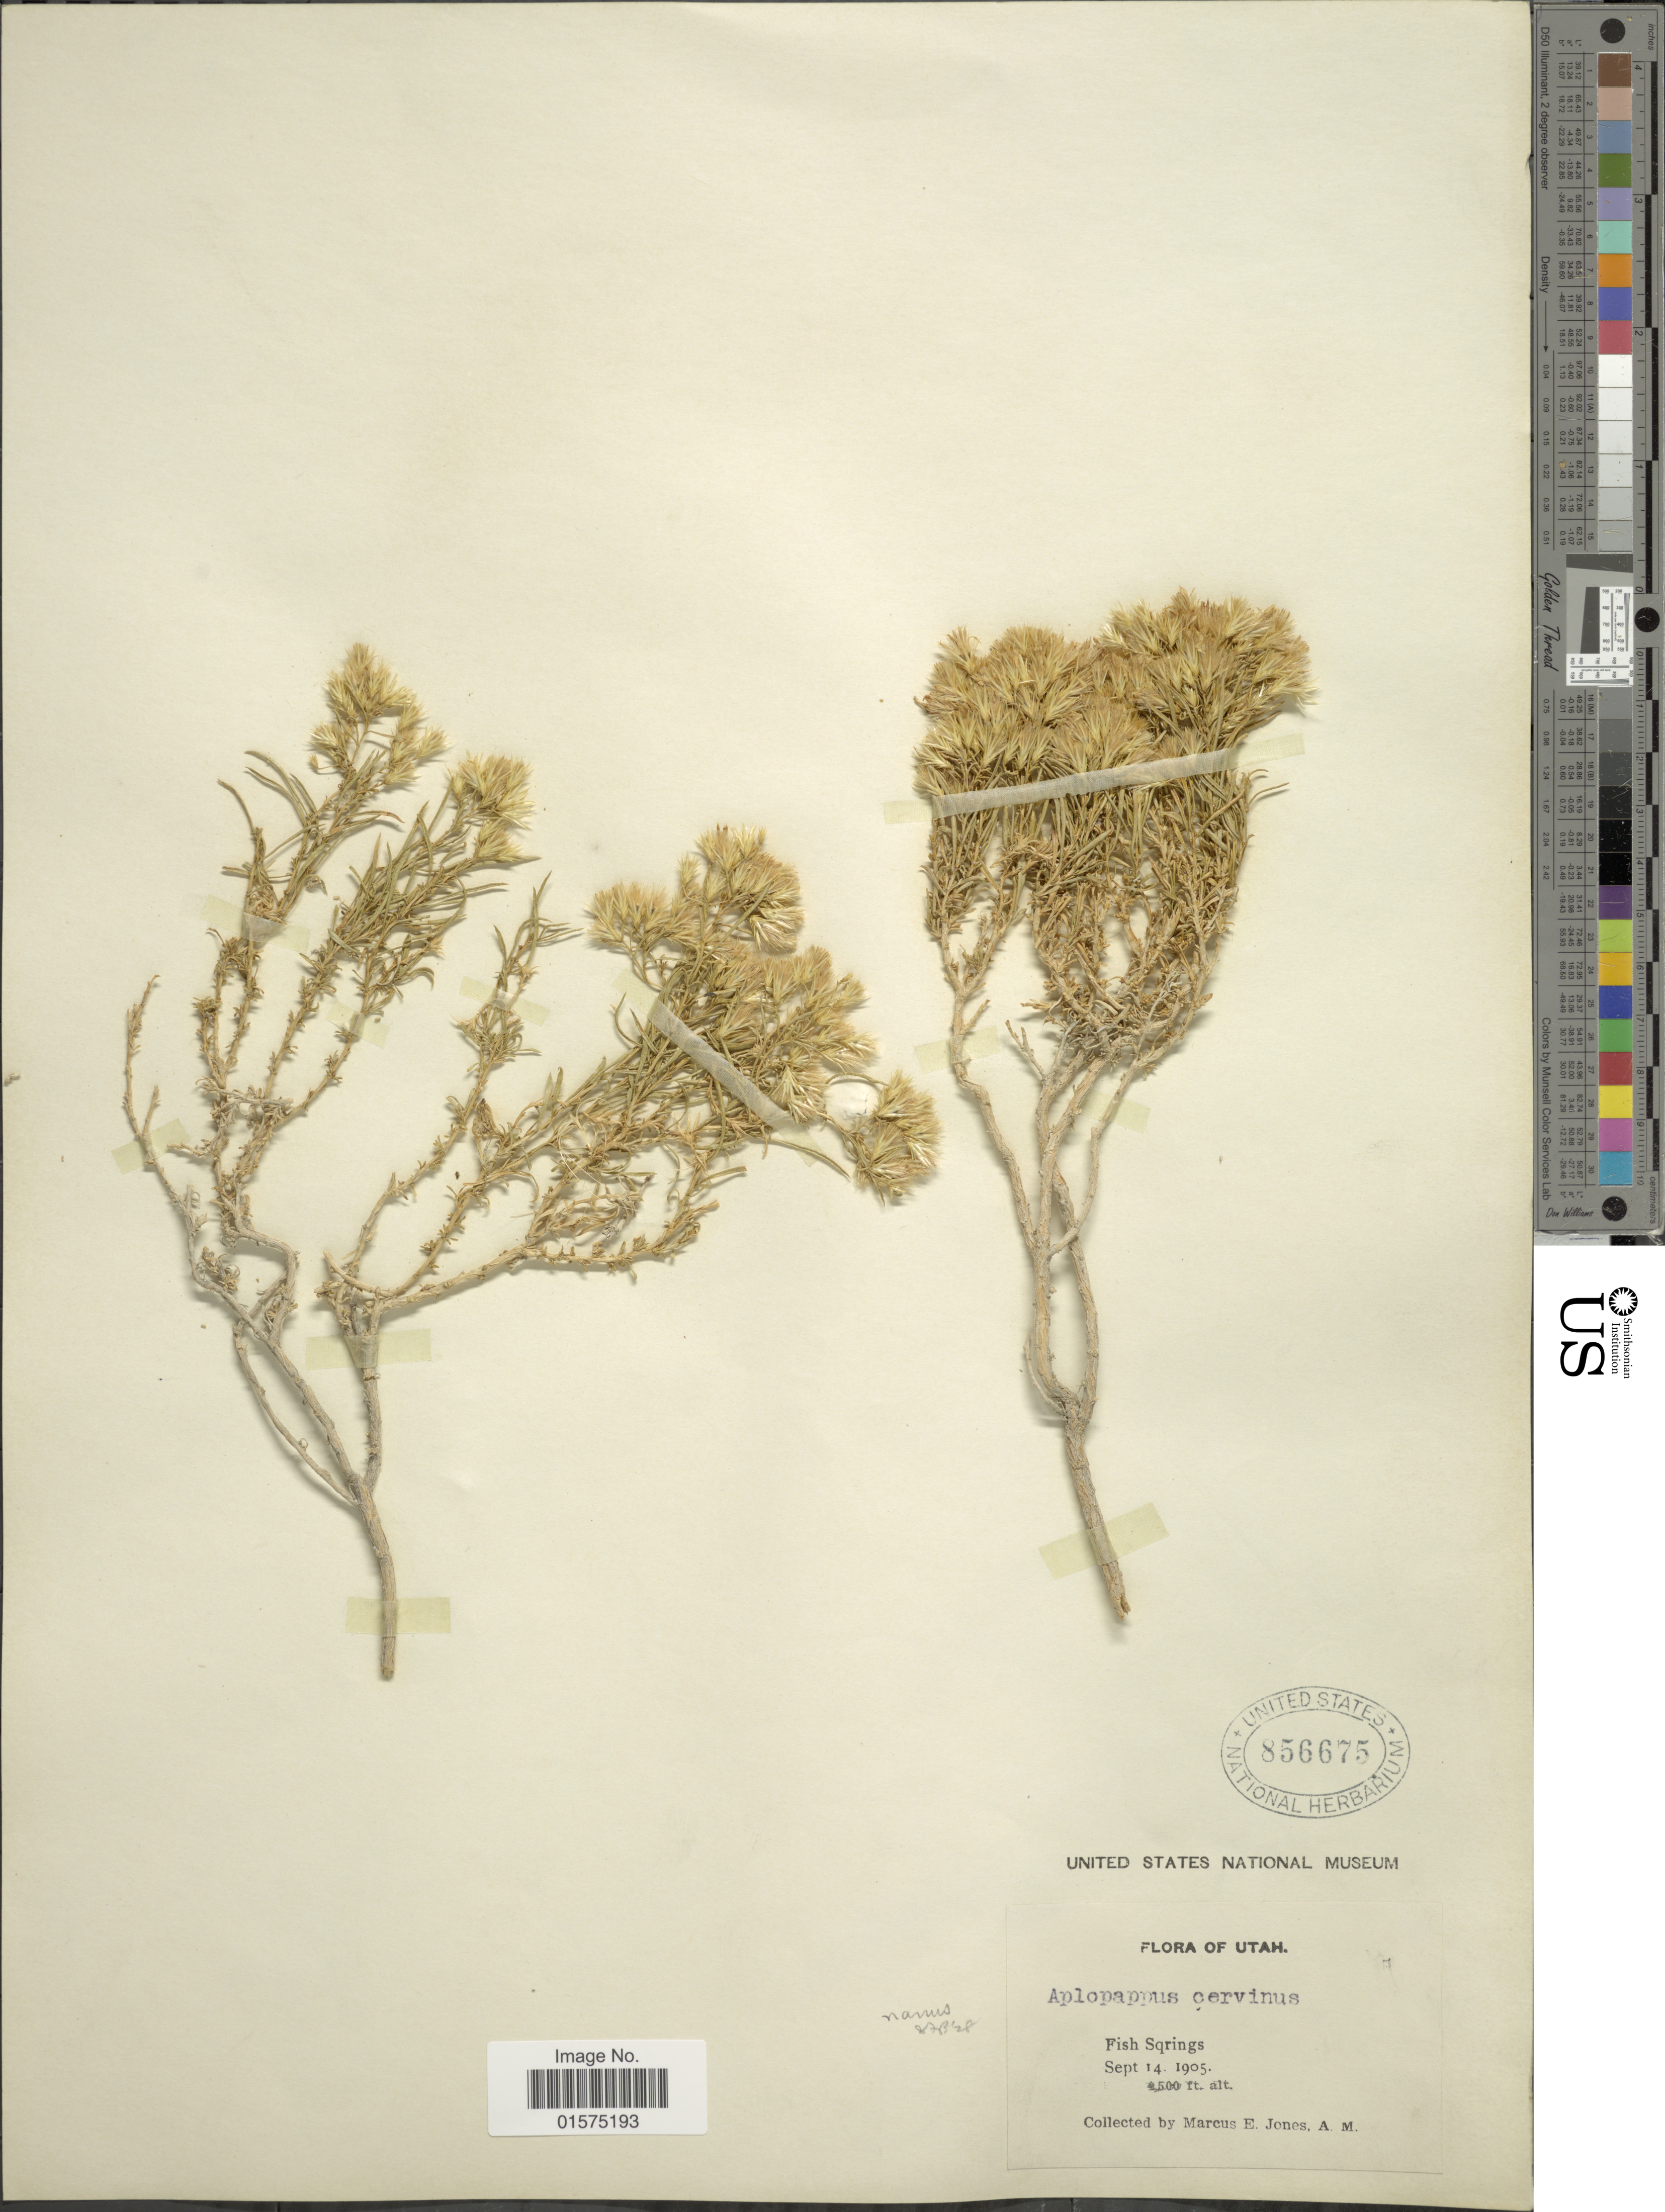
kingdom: Plantae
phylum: Tracheophyta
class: Magnoliopsida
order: Asterales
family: Asteraceae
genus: Ericameria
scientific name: Ericameria nana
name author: Nutt.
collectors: M. E. Jones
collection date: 1905-09-14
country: United States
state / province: Utah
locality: Fish Sqrings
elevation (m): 152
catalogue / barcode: US 856675